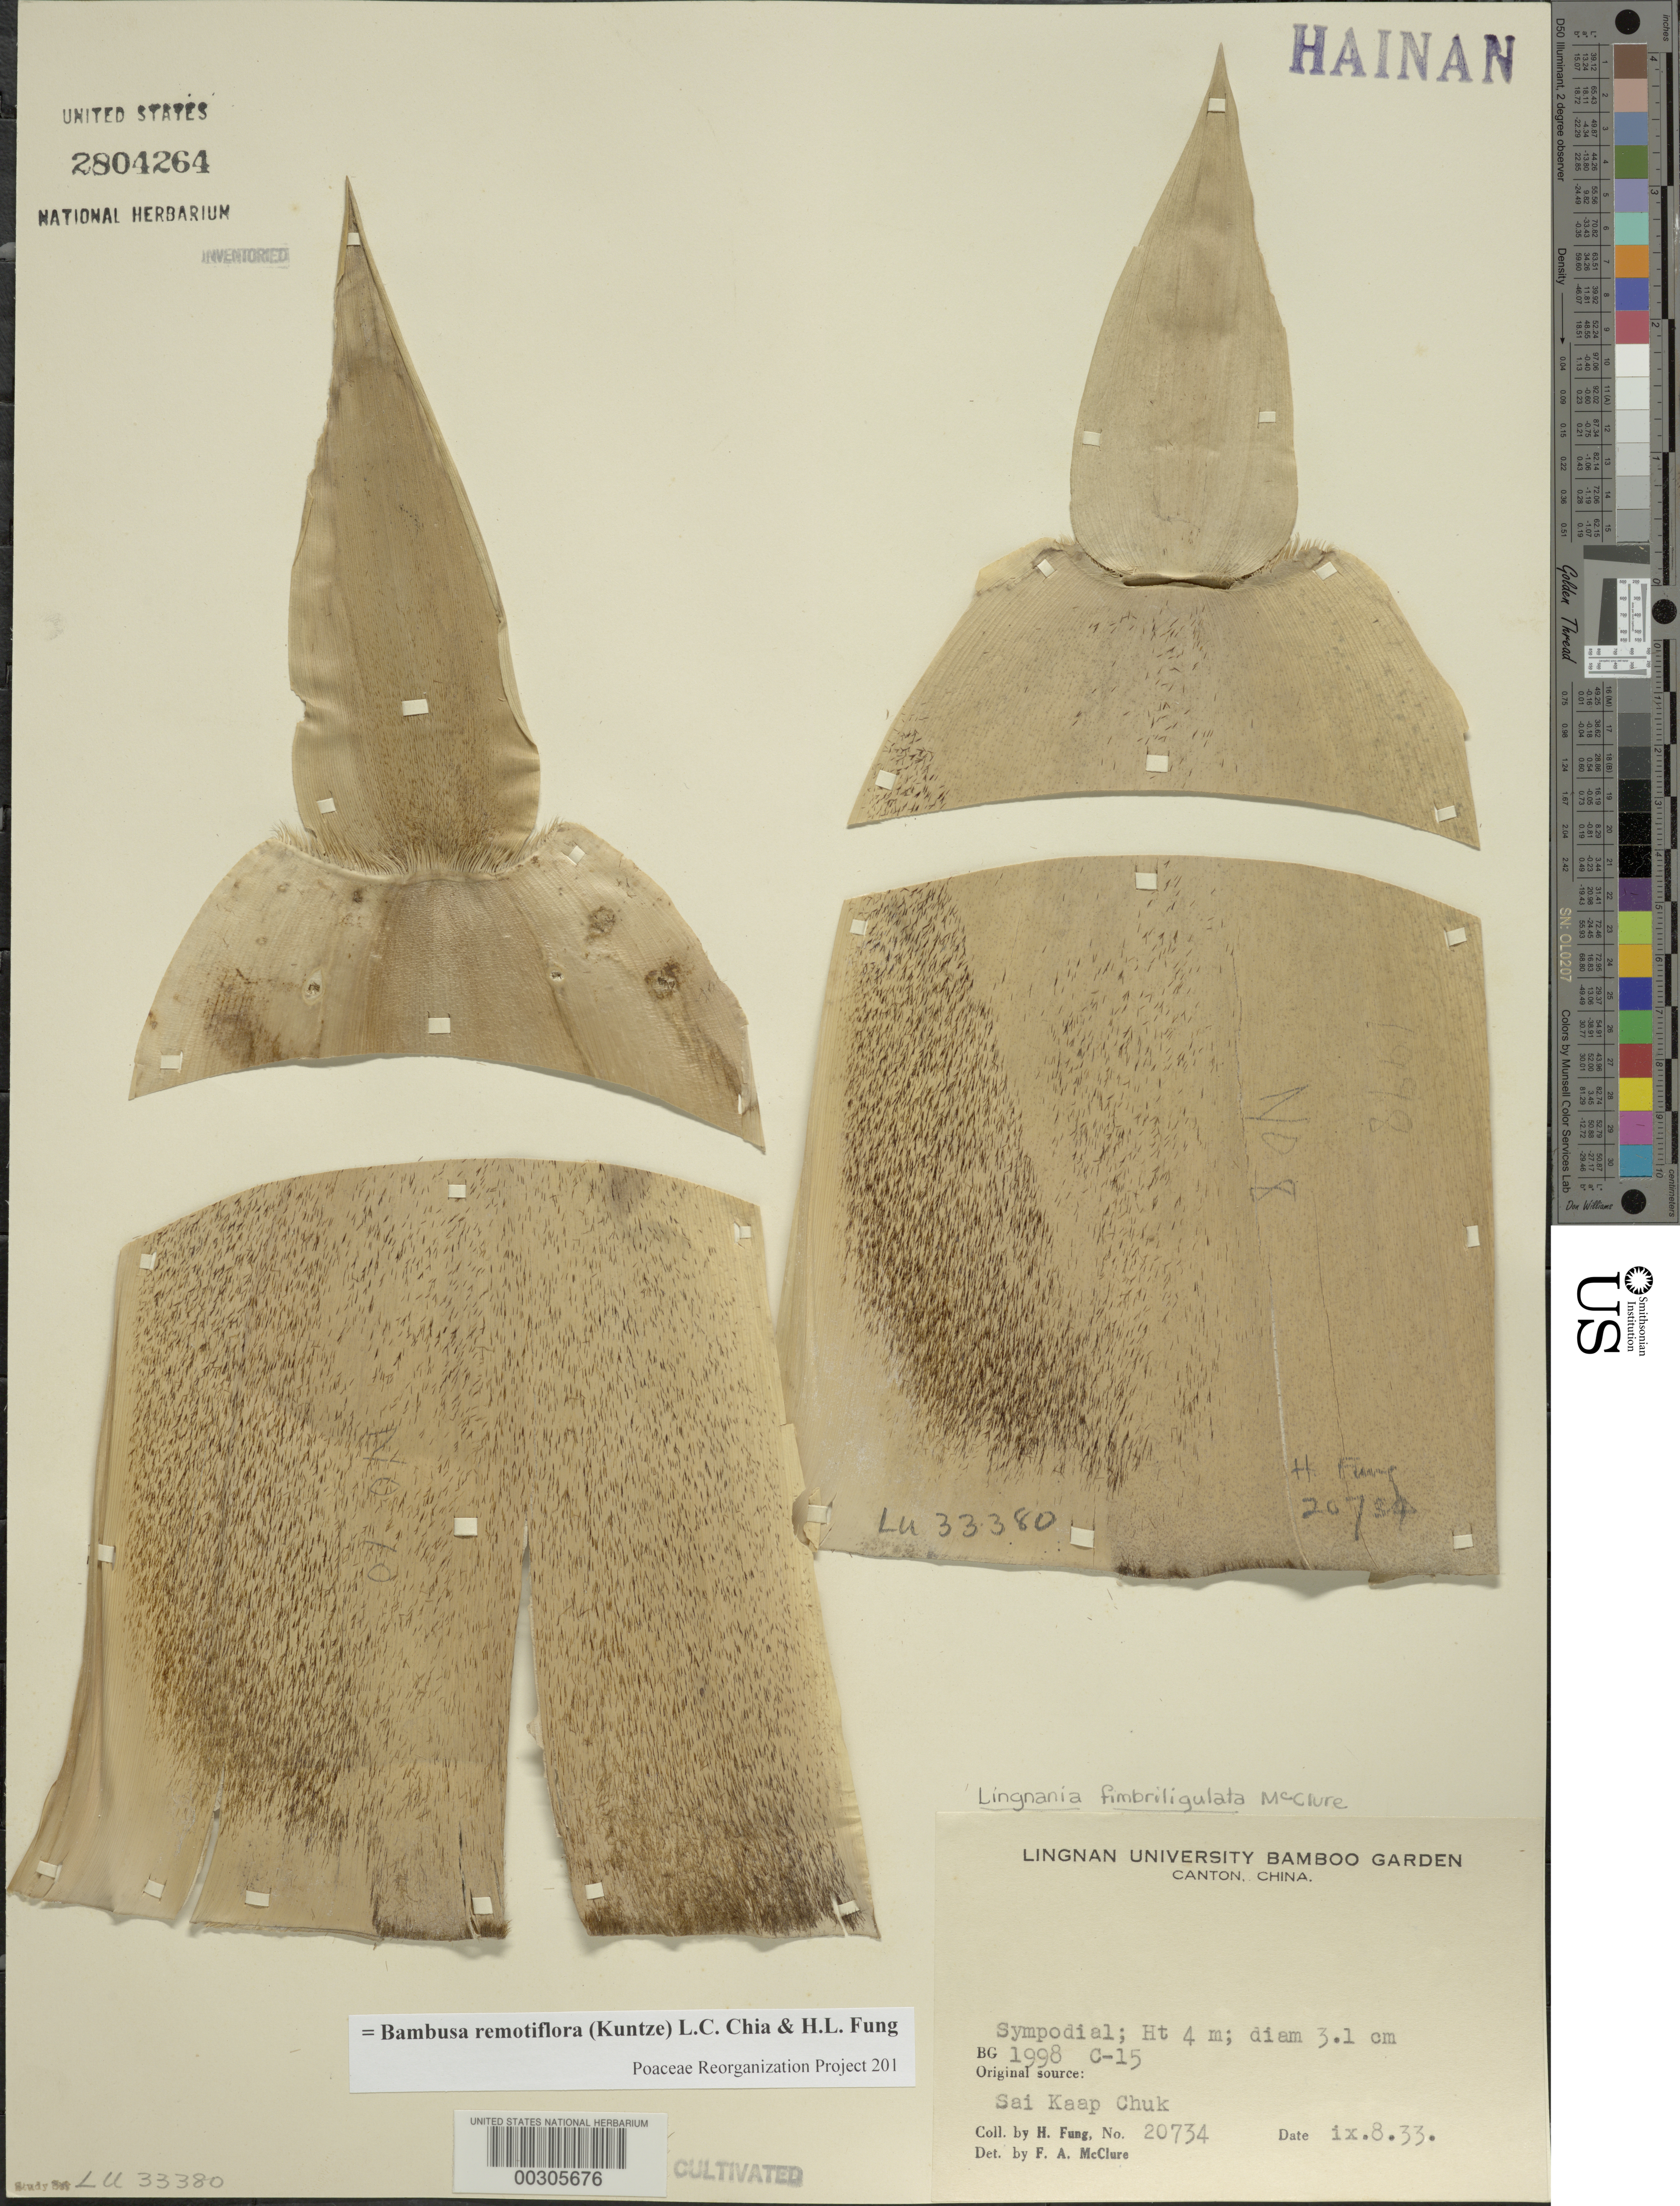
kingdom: Plantae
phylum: Tracheophyta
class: Liliopsida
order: Poales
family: Poaceae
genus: Bambusa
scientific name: Bambusa remotiflora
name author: (Kuntze) Chia & H.L. Fung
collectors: H. L. Fung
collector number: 20734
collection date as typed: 08 Sep 1933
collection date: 1933-09-08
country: China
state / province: Guangdong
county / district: Guangzhou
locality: Lingnan univ. bg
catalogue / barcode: US 2804264